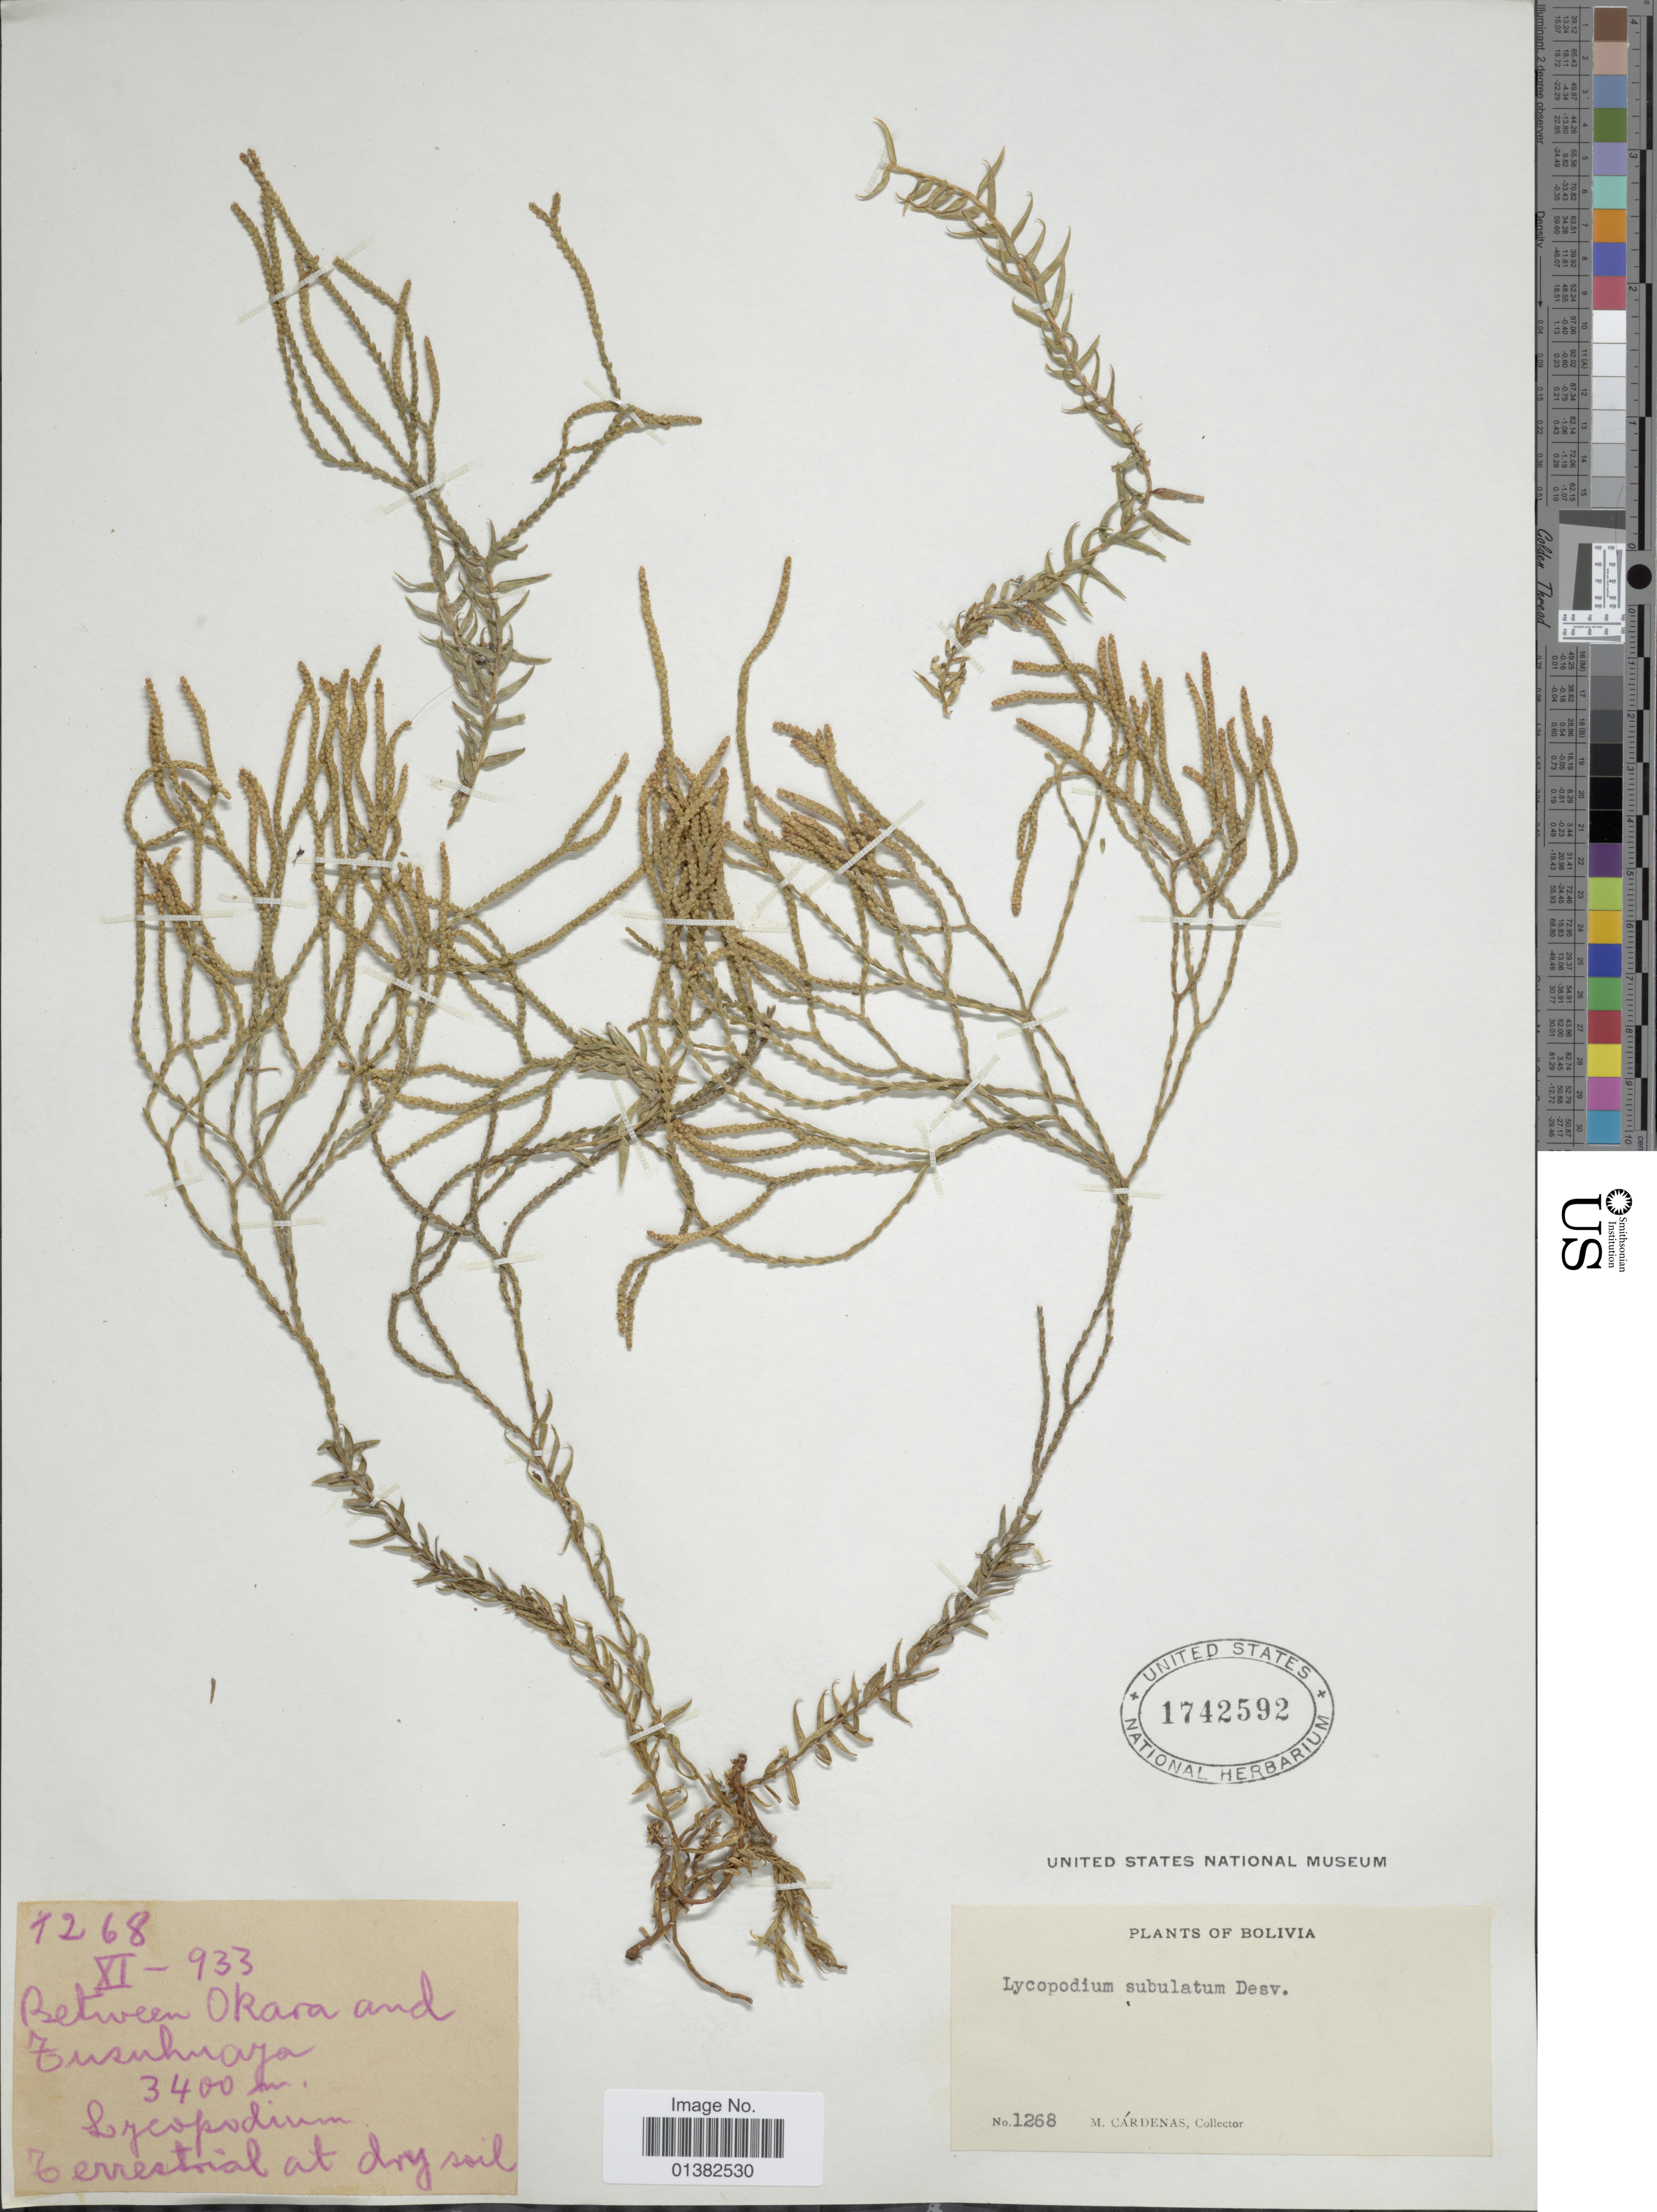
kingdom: Plantae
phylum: Tracheophyta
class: Lycopodiopsida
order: Lycopodiales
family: Lycopodiaceae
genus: Phlegmariurus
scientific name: Phlegmariurus phylicifolius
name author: (Desv. ex Poir.) B. Øllg.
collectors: M. Cárdenas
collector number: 1268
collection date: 1933-11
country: Bolivia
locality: Between Okara and Tusuhuaya.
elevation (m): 3400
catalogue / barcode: US 1742592